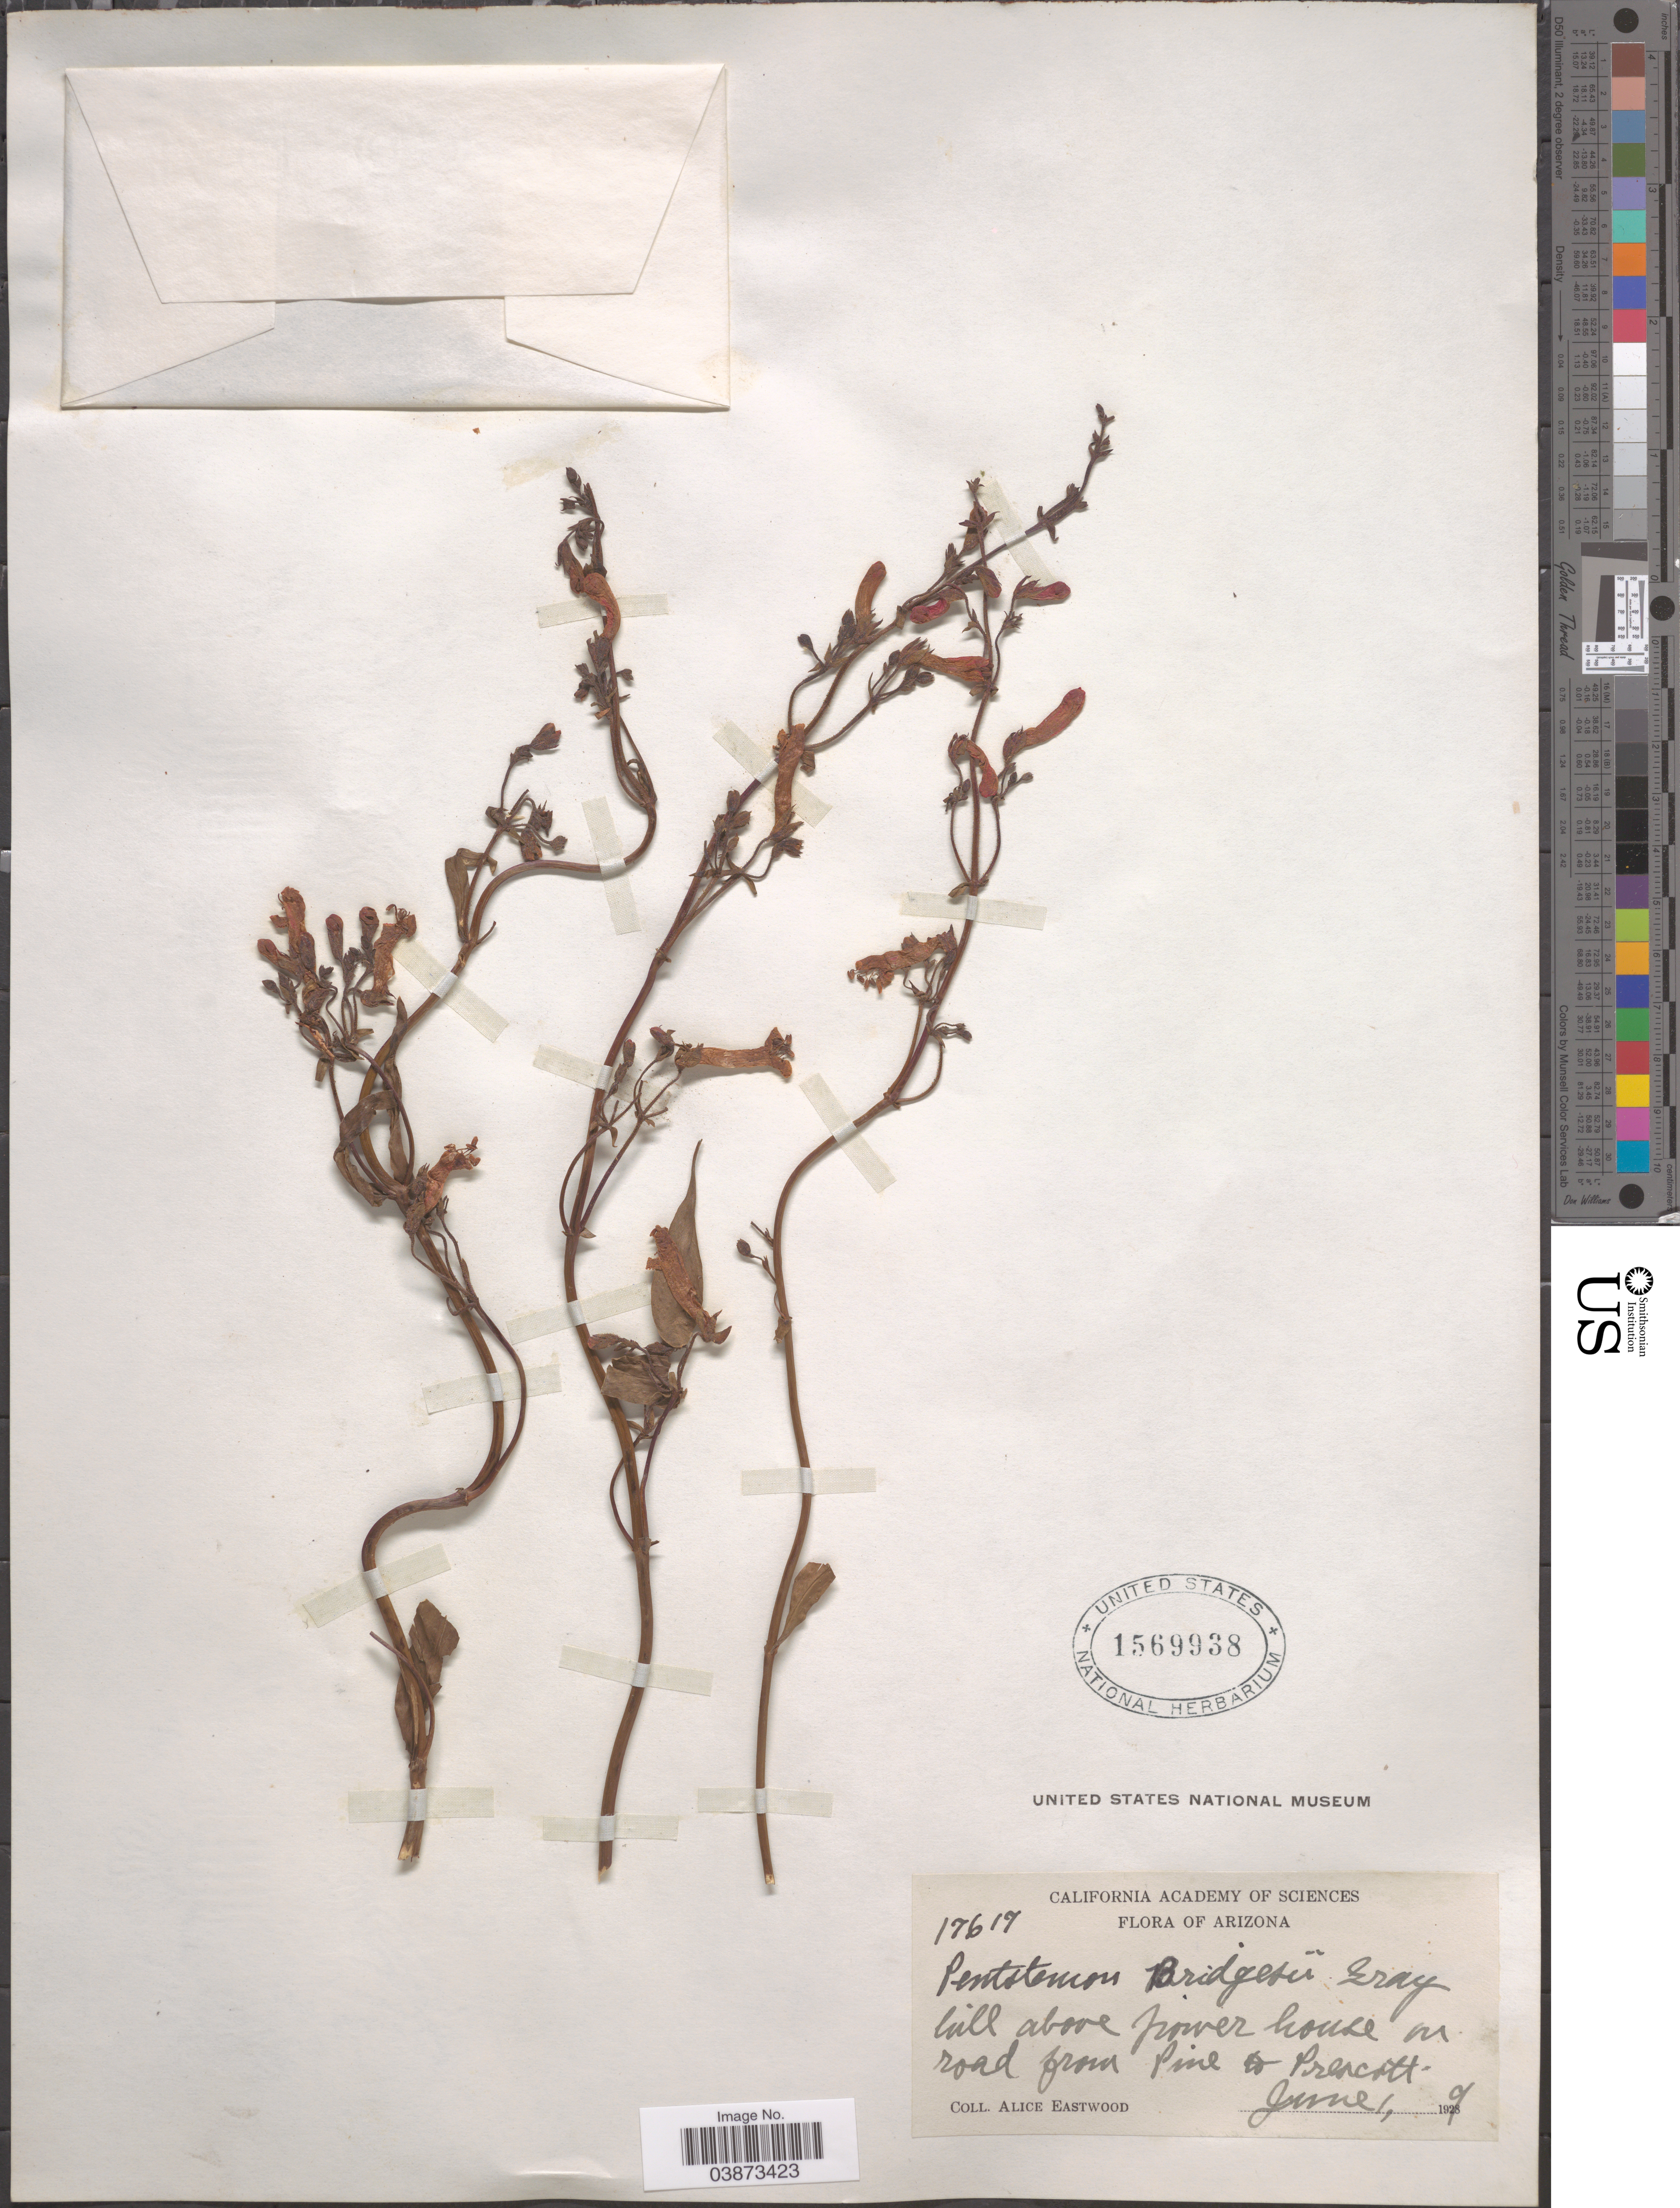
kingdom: Plantae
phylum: Tracheophyta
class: Magnoliopsida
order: Lamiales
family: Plantaginaceae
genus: Penstemon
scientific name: Penstemon bridgesii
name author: A. Gray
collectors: A. Eastwood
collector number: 17617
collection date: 1929-06-01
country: United States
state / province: Arizona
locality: Hill above power house on road from Pine Prescott.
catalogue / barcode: US 1569938